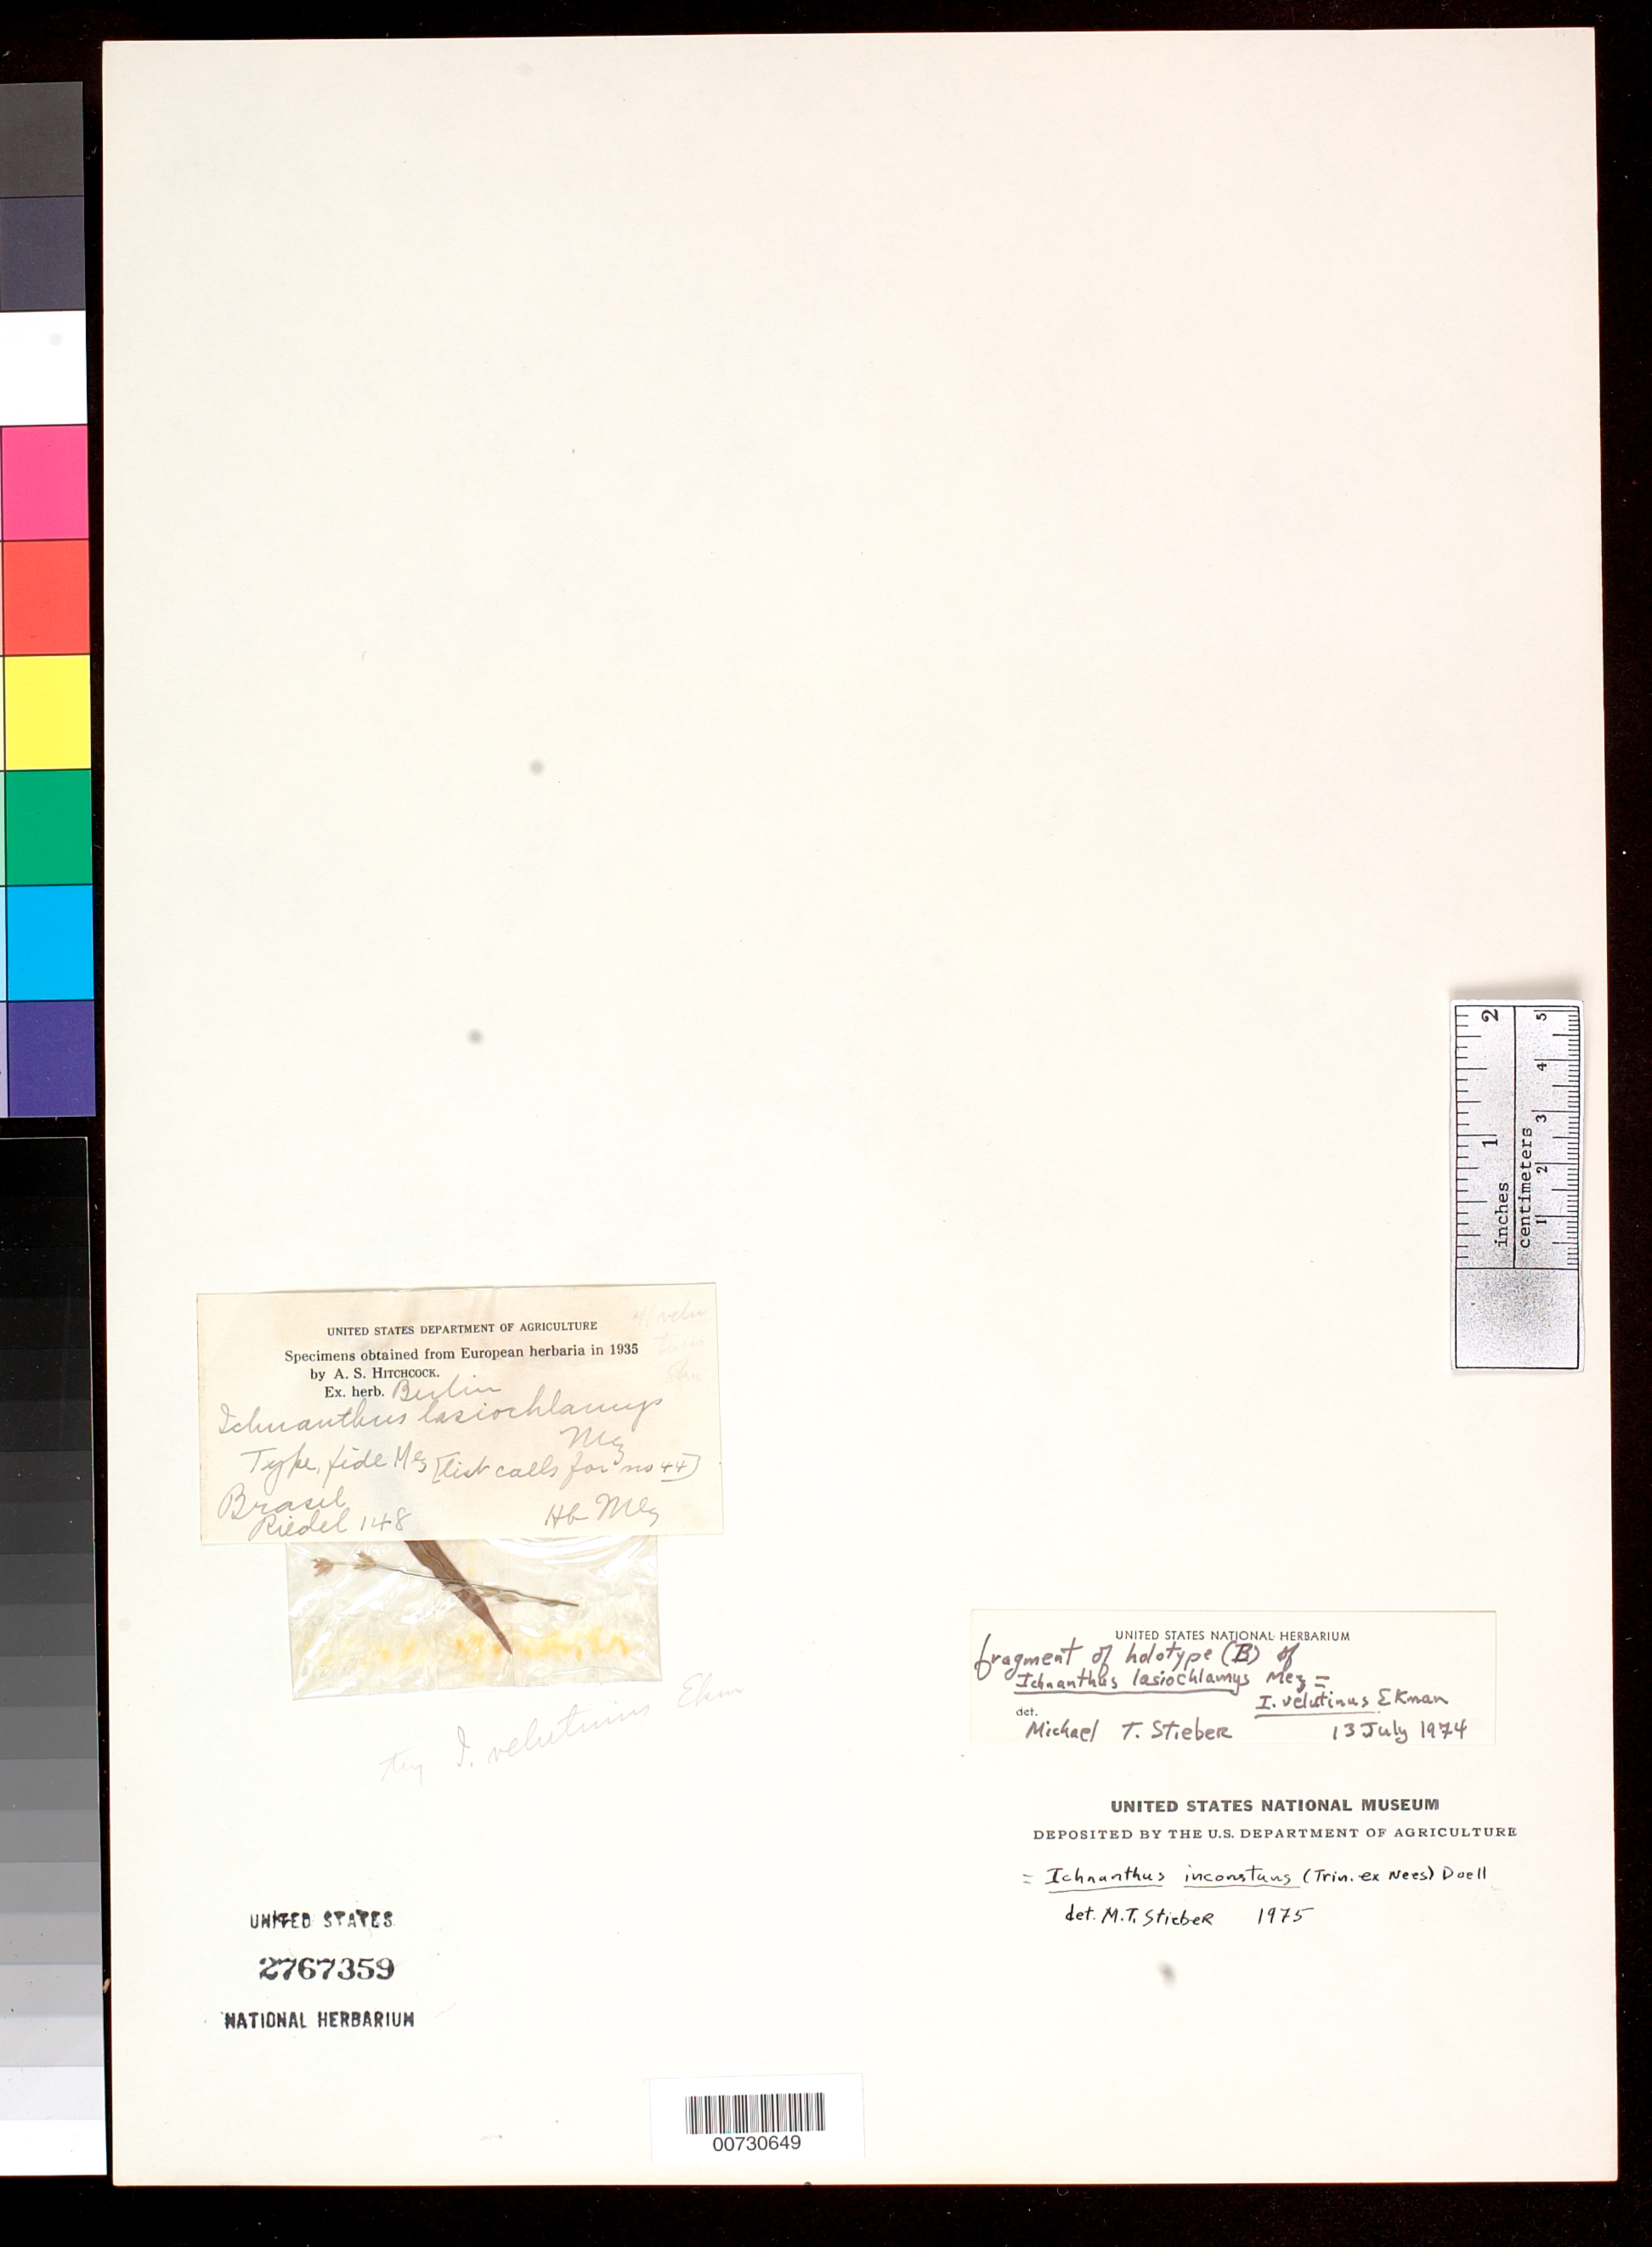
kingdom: Plantae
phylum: Tracheophyta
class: Liliopsida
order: Poales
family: Poaceae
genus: Ichnanthus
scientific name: Ichnanthus lasiochlamys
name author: Mez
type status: Holotype Fragment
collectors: L. Riedel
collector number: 148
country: Brazil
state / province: Bahia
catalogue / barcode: US 2767359